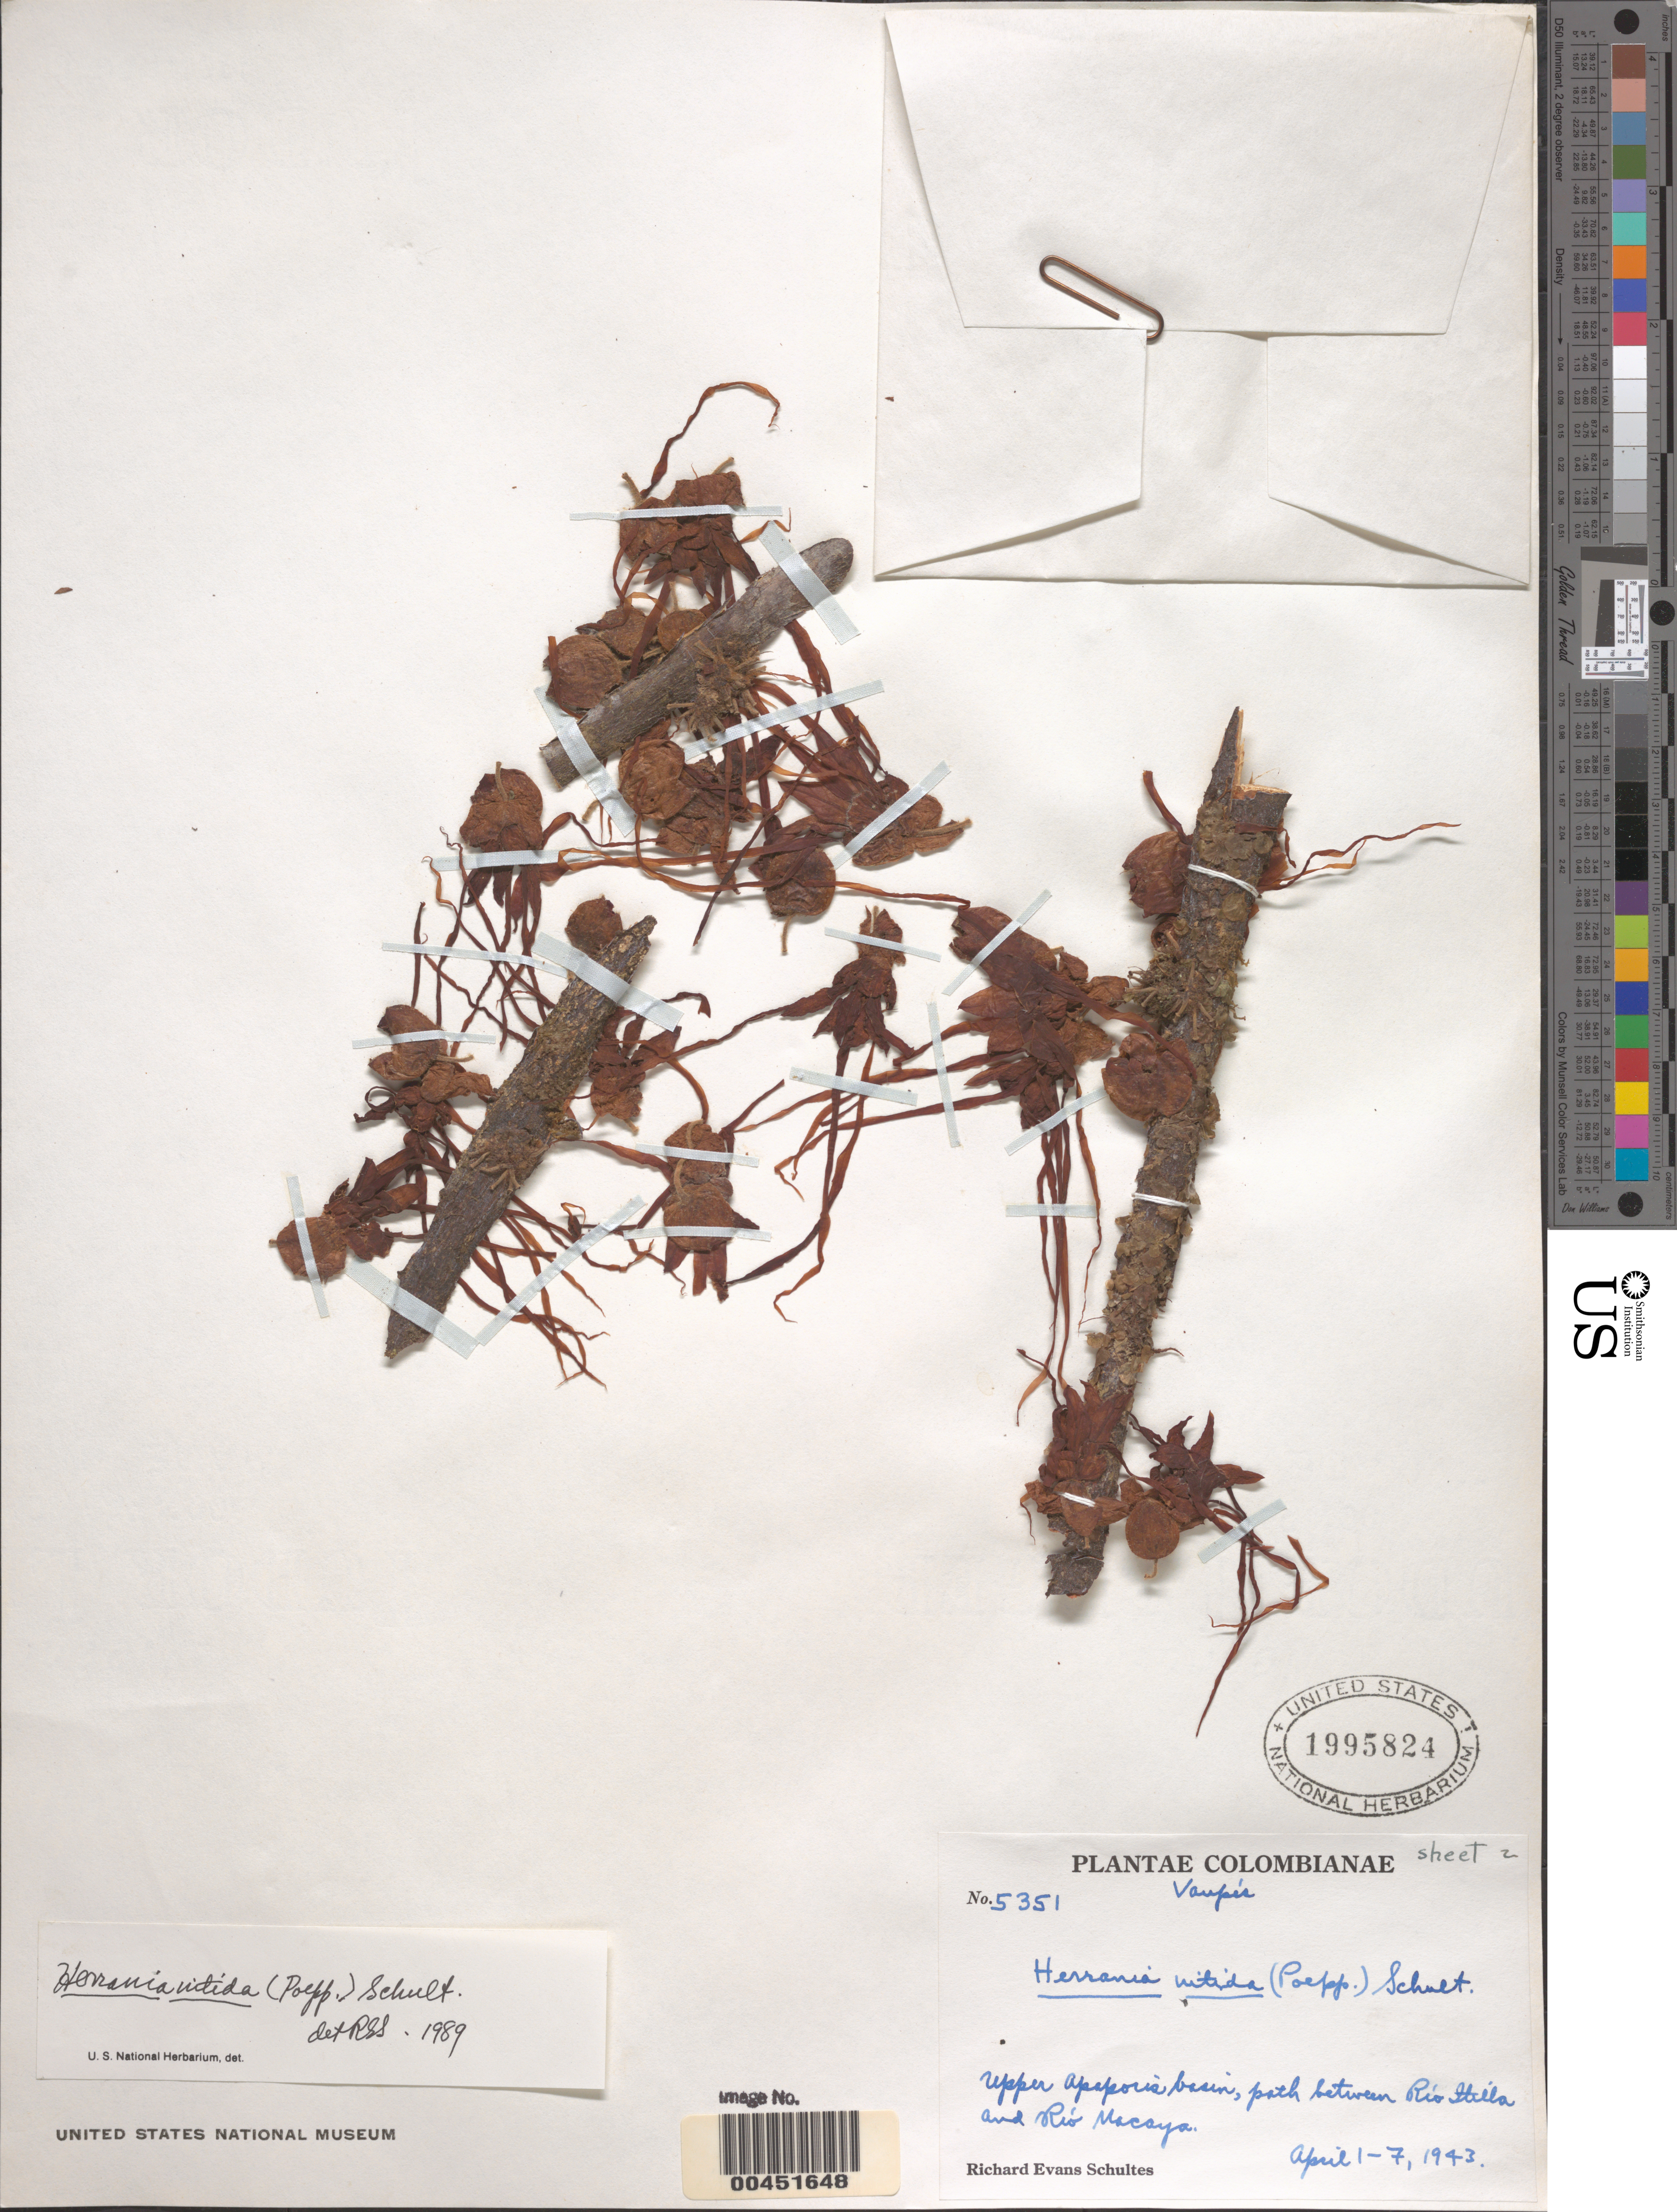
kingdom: Plantae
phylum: Tracheophyta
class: Magnoliopsida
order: Malvales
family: Malvaceae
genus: Herrania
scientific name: Herrania nitida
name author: (Poepp.) R.E. Schult.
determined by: Schultes, R. E.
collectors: R. E. Schultes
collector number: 5351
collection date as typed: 01 Apr 1942 to 07 Apr 1942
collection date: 1942-04-01/1942-04-07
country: Colombia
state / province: Vaupés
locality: Upper Apaporis Basin, path between Río Itilla (?) and Río Macaya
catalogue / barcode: US 1995824